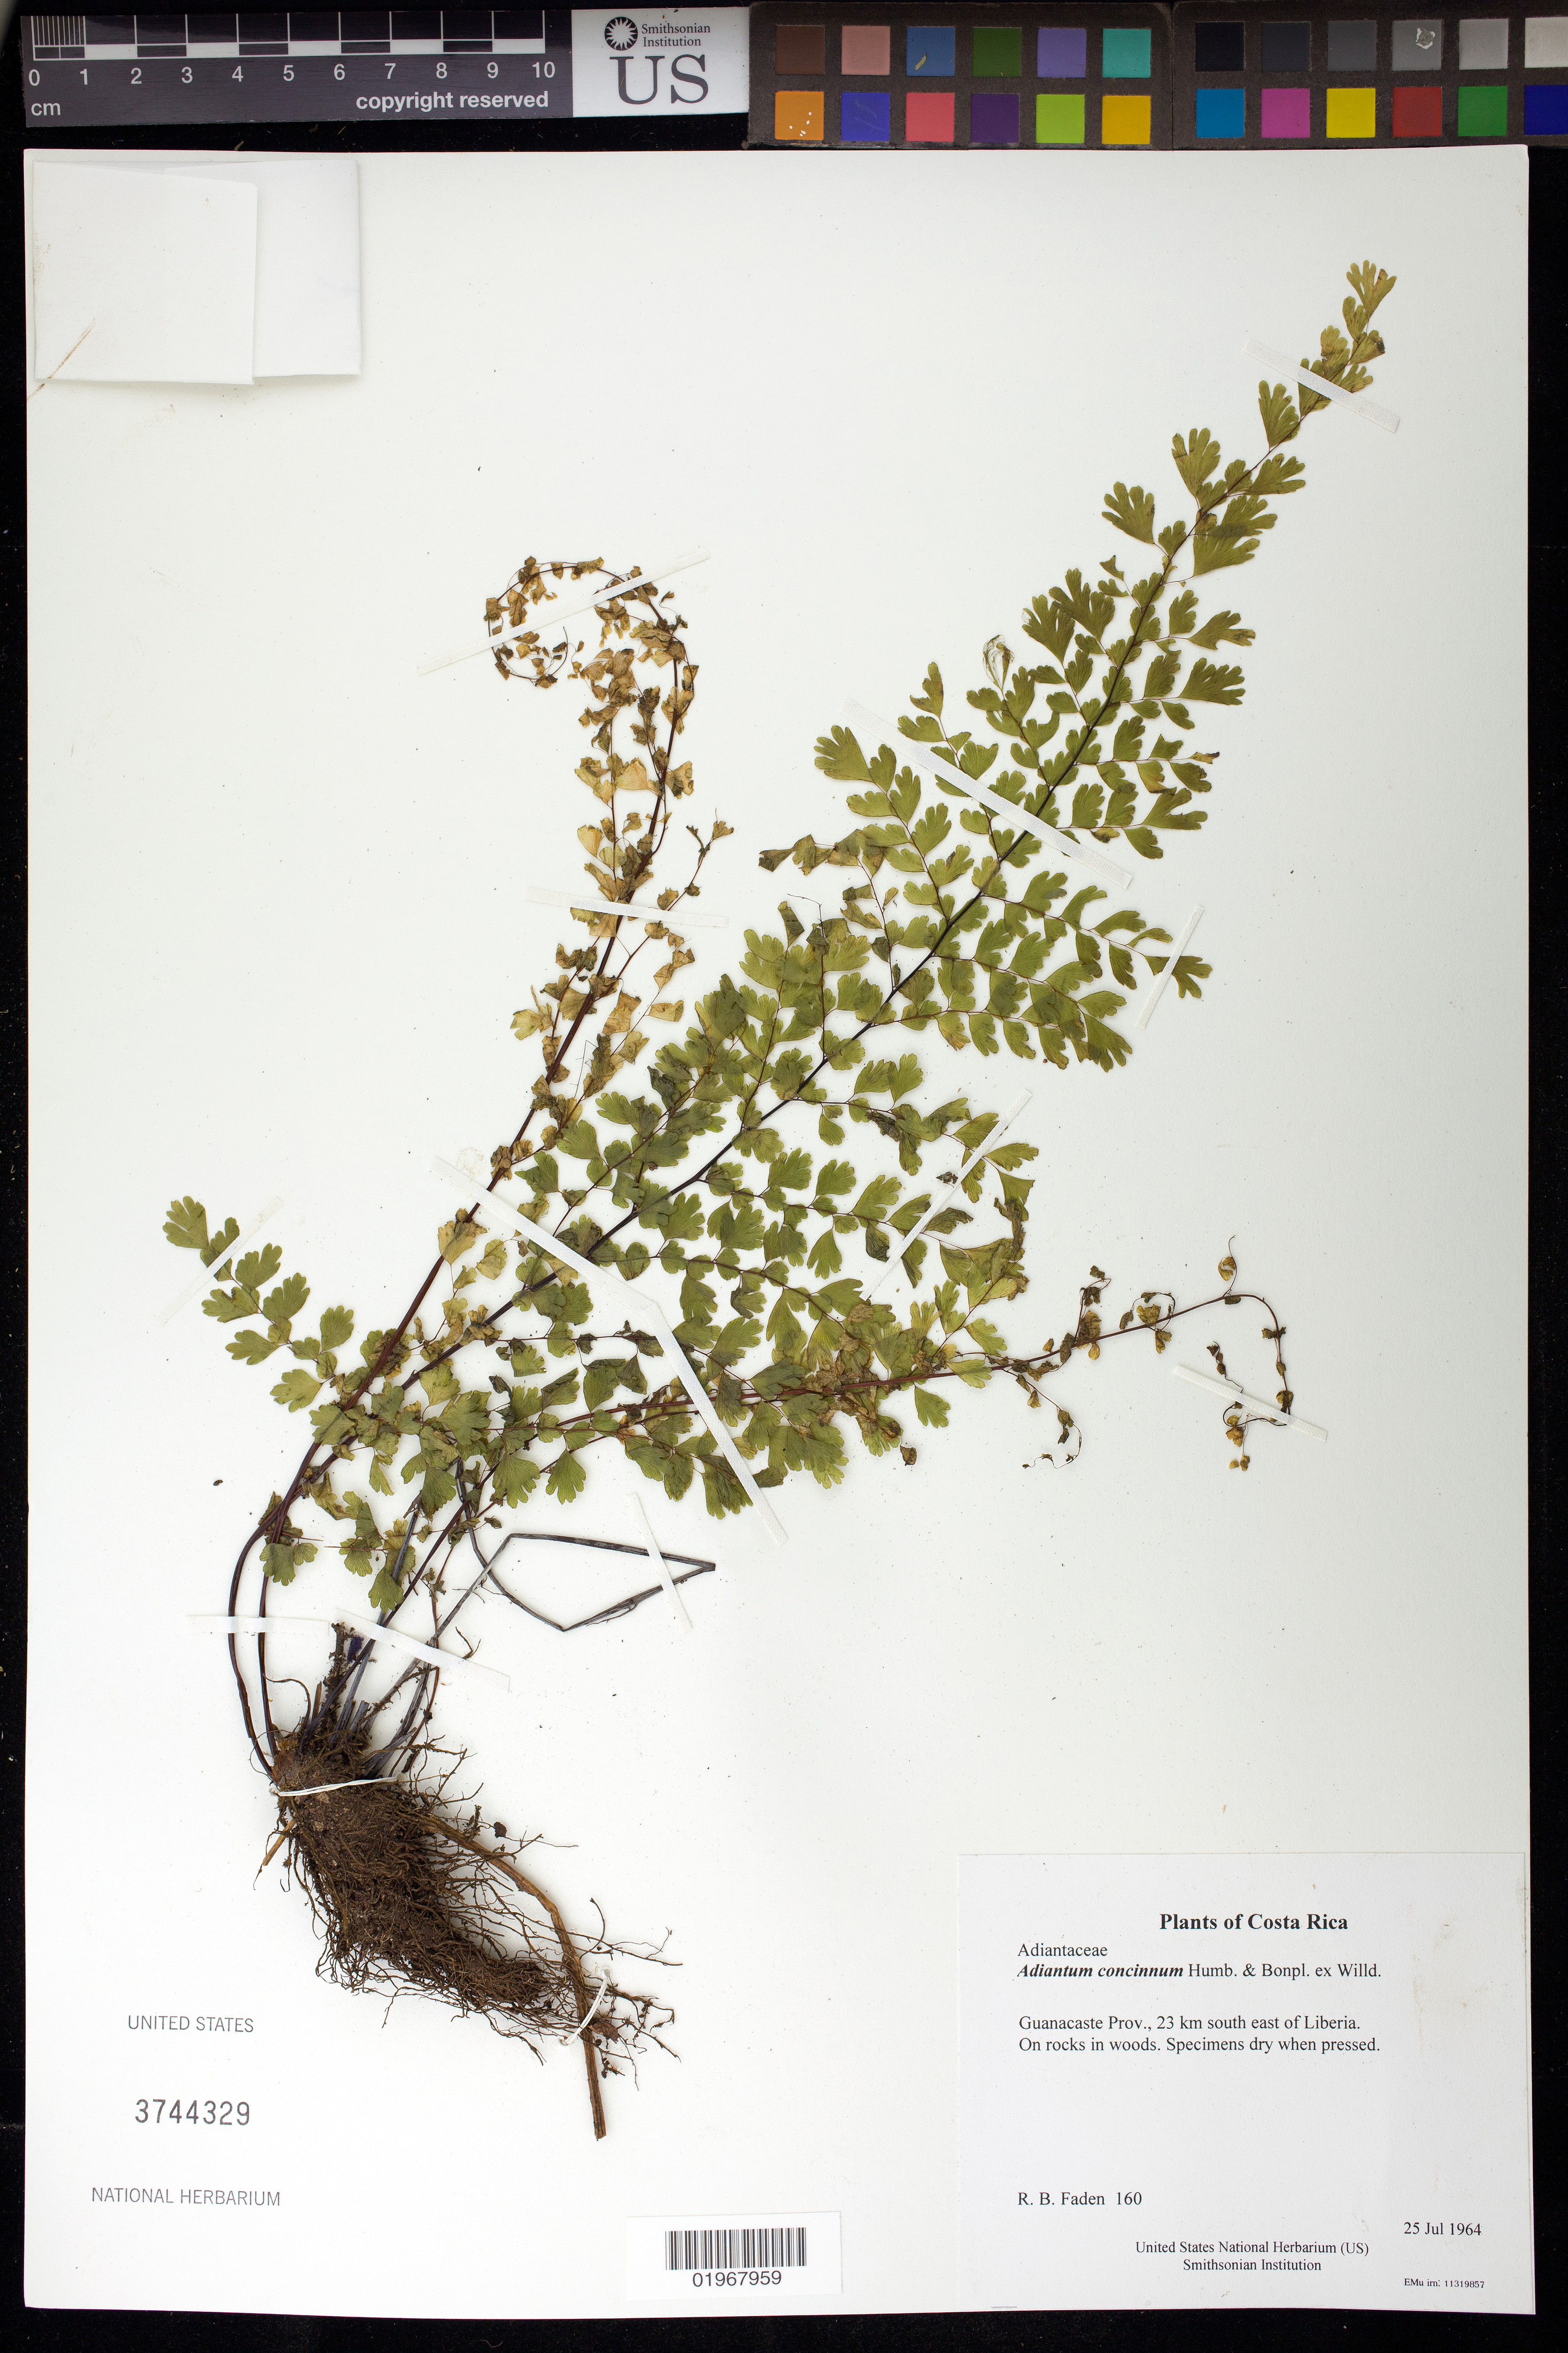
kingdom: Plantae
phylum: Tracheophyta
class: Polypodiopsida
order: Polypodiales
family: Pteridaceae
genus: Adiantum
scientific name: Adiantum concinnum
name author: Humb. & Bonpl. ex Willd.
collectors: R. B. Faden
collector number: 160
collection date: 1964-07-25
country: Costa Rica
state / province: Guanacaste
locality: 23 km south east of Liberia.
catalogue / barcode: US 3744329